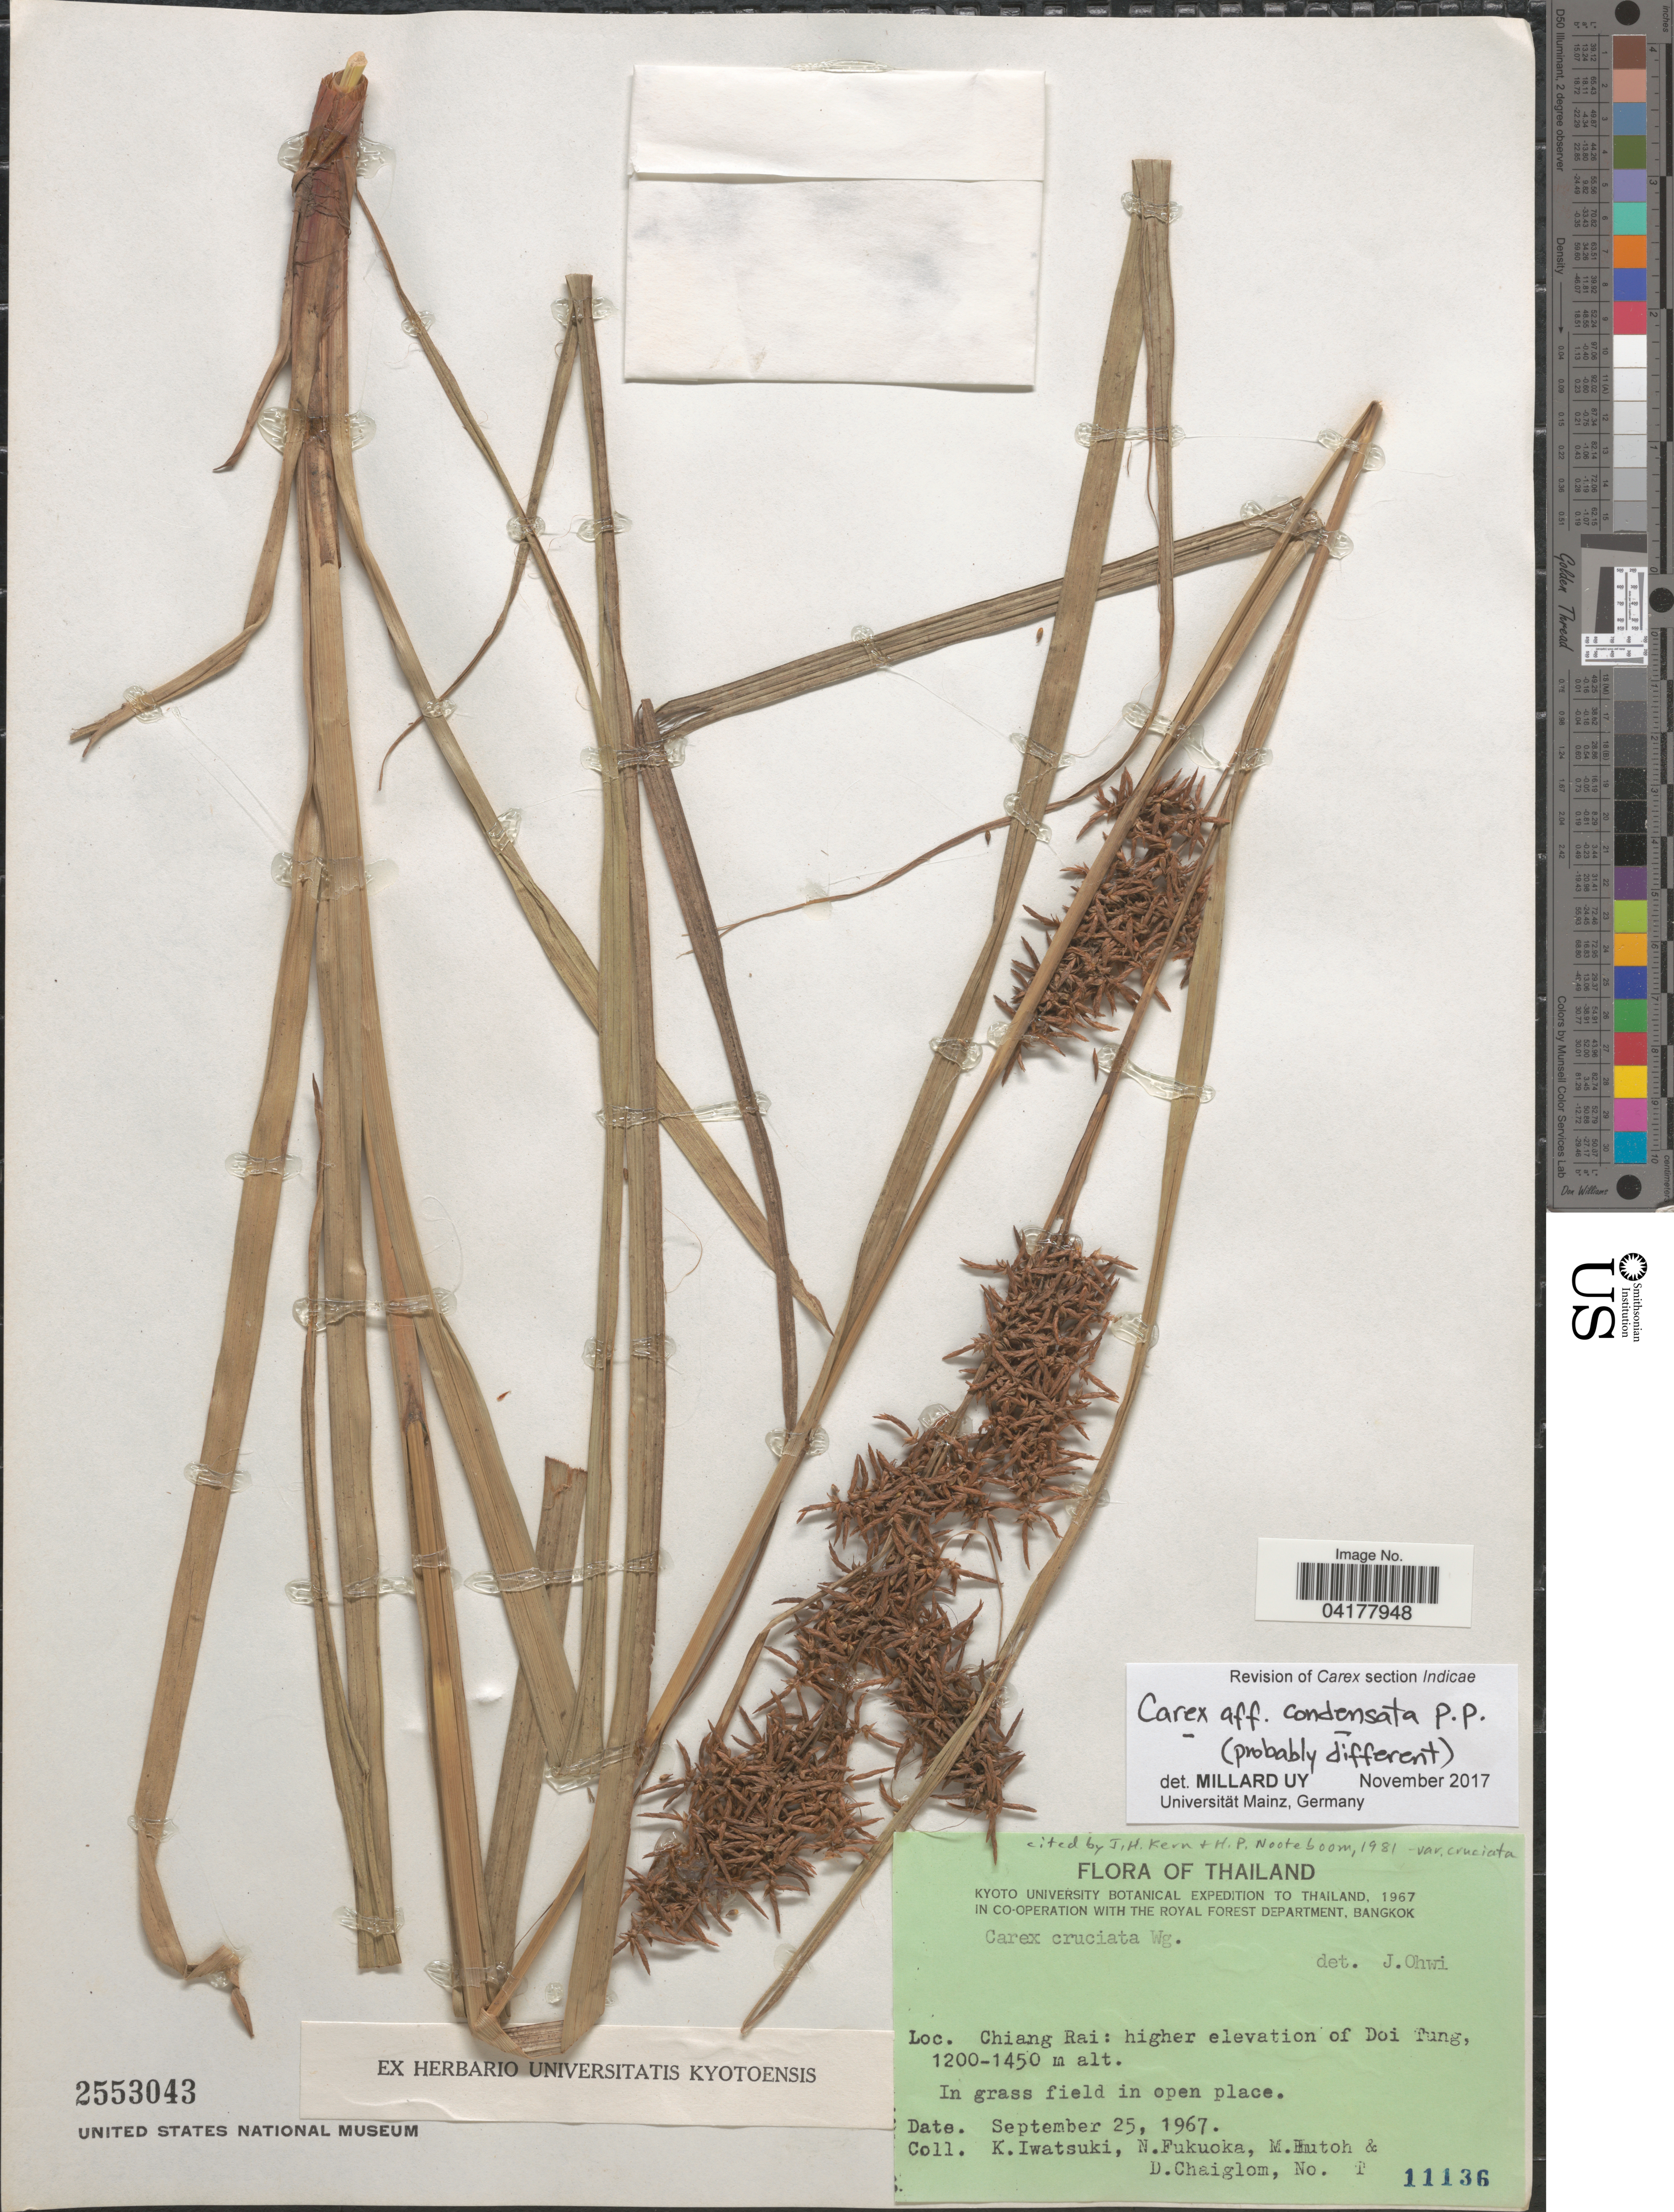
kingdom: Plantae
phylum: Tracheophyta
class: Liliopsida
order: Poales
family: Cyperaceae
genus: Carex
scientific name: Carex cruciata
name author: Wahlenb.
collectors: K. Iwatsuki, N. Fukuoka, M. Futoh & D. Chaiglom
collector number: T11136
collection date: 1967-09-25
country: Thailand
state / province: Chiang Rai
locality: Higher elevation of Doi Tung.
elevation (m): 1200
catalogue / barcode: US 2553043